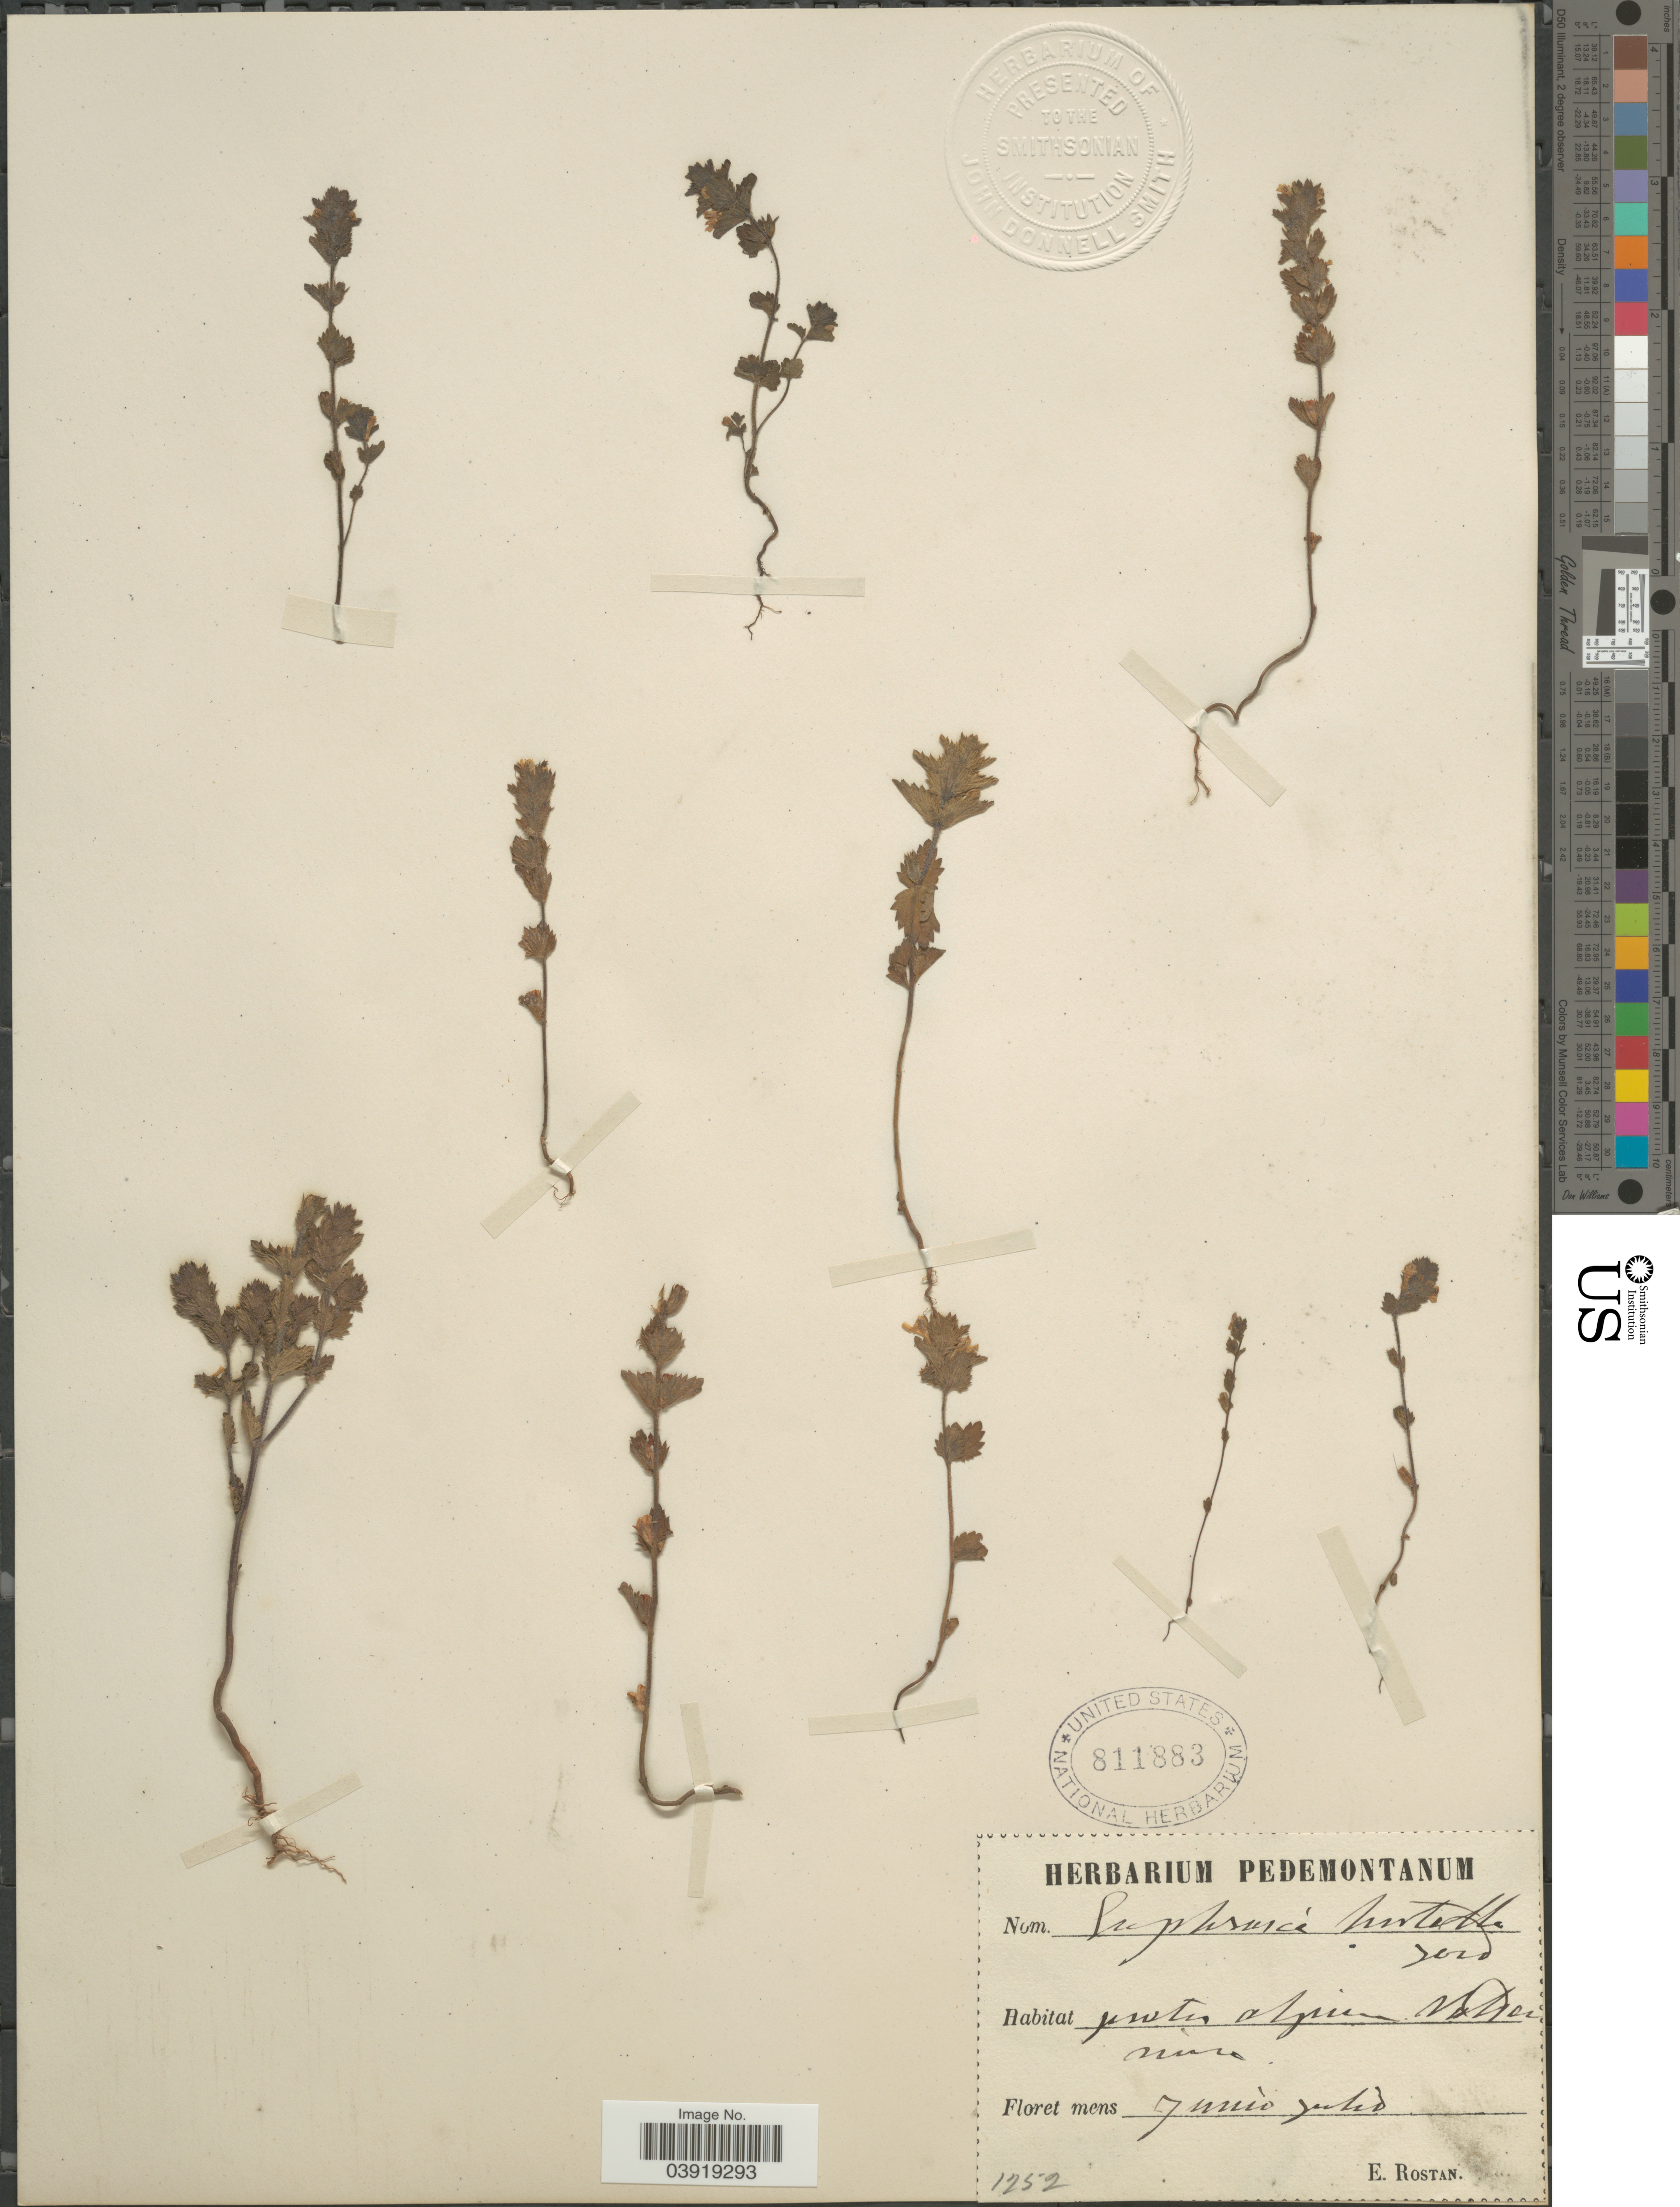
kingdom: Plantae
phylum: Tracheophyta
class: Magnoliopsida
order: Lamiales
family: Orobanchaceae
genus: Euphrasia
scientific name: Euphrasia hirtella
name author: Jord. ex Reut.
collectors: E. Rostan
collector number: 1252*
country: Italy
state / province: Piedmont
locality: Prates alpium Valdeviense.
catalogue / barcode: US 811883